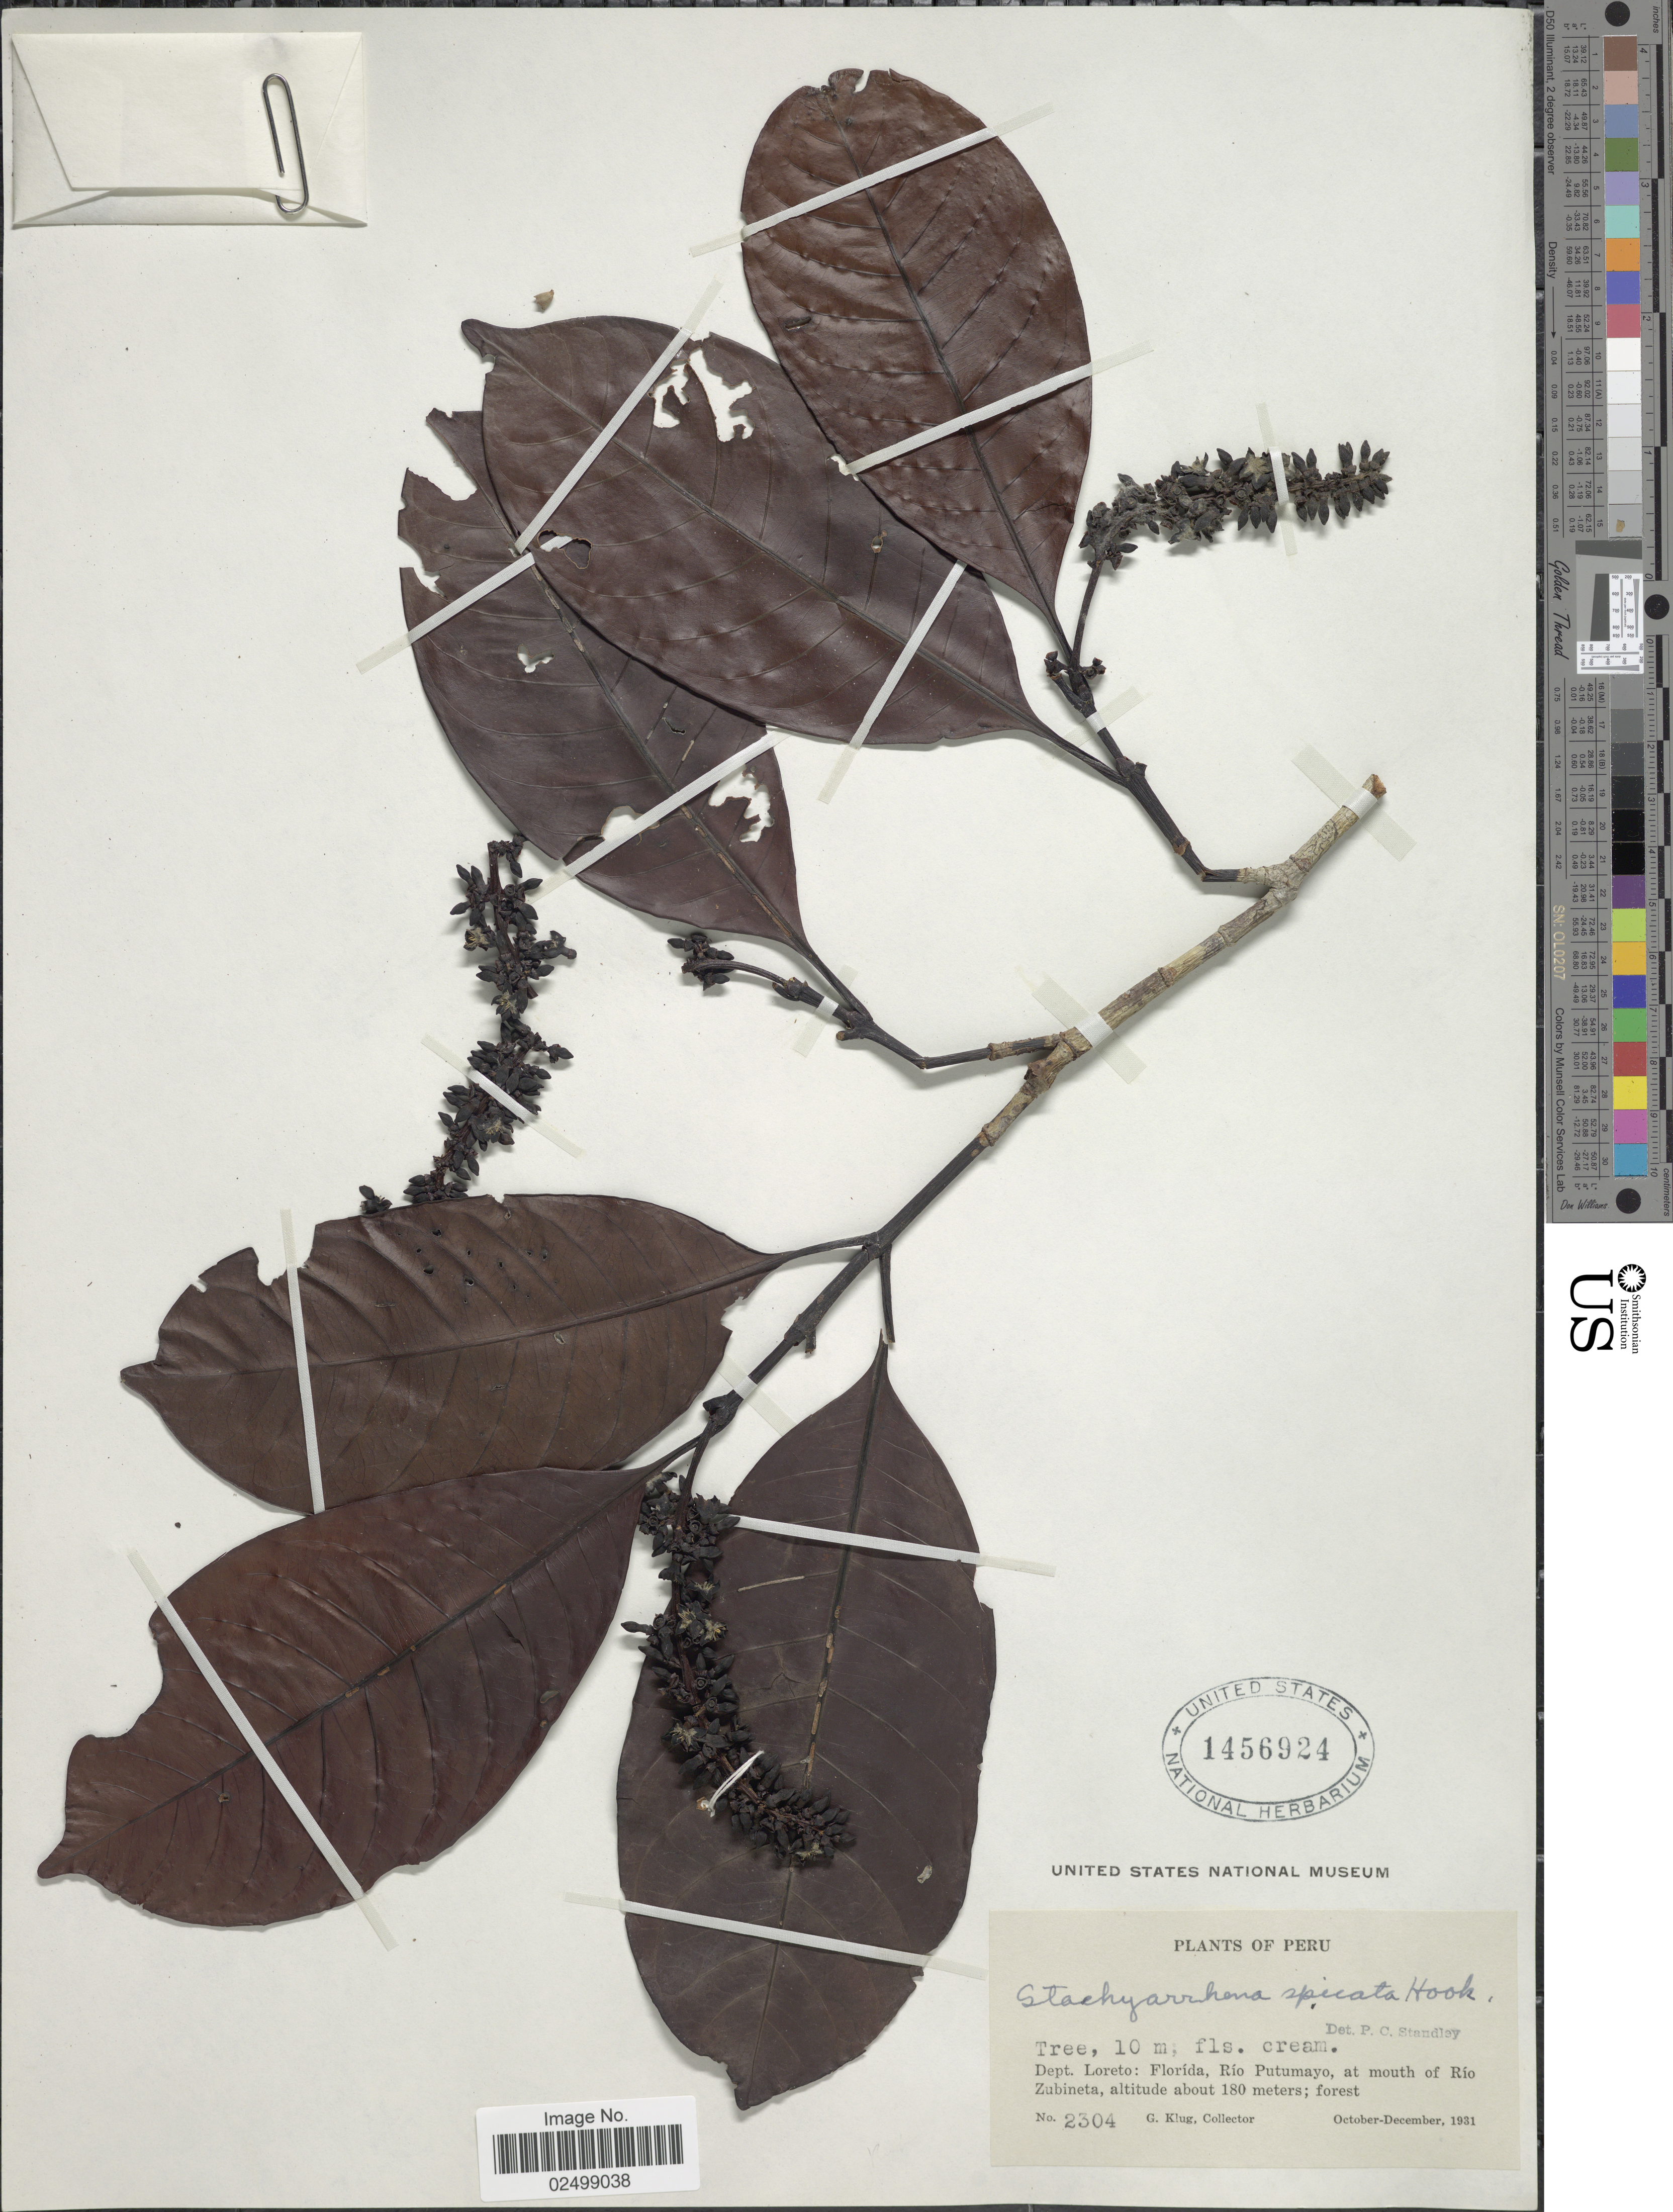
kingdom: Plantae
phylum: Tracheophyta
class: Magnoliopsida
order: Gentianales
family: Rubiaceae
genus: Stachyarrhena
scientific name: Stachyarrhena spicata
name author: Hook. f.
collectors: G. Klug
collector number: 2304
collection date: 1931-10/1931-12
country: Peru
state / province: Loreto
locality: Dept. Loreto: Florida, Rio Putumayo, at mouth of Rio Zubineta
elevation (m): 180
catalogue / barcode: US 1456924